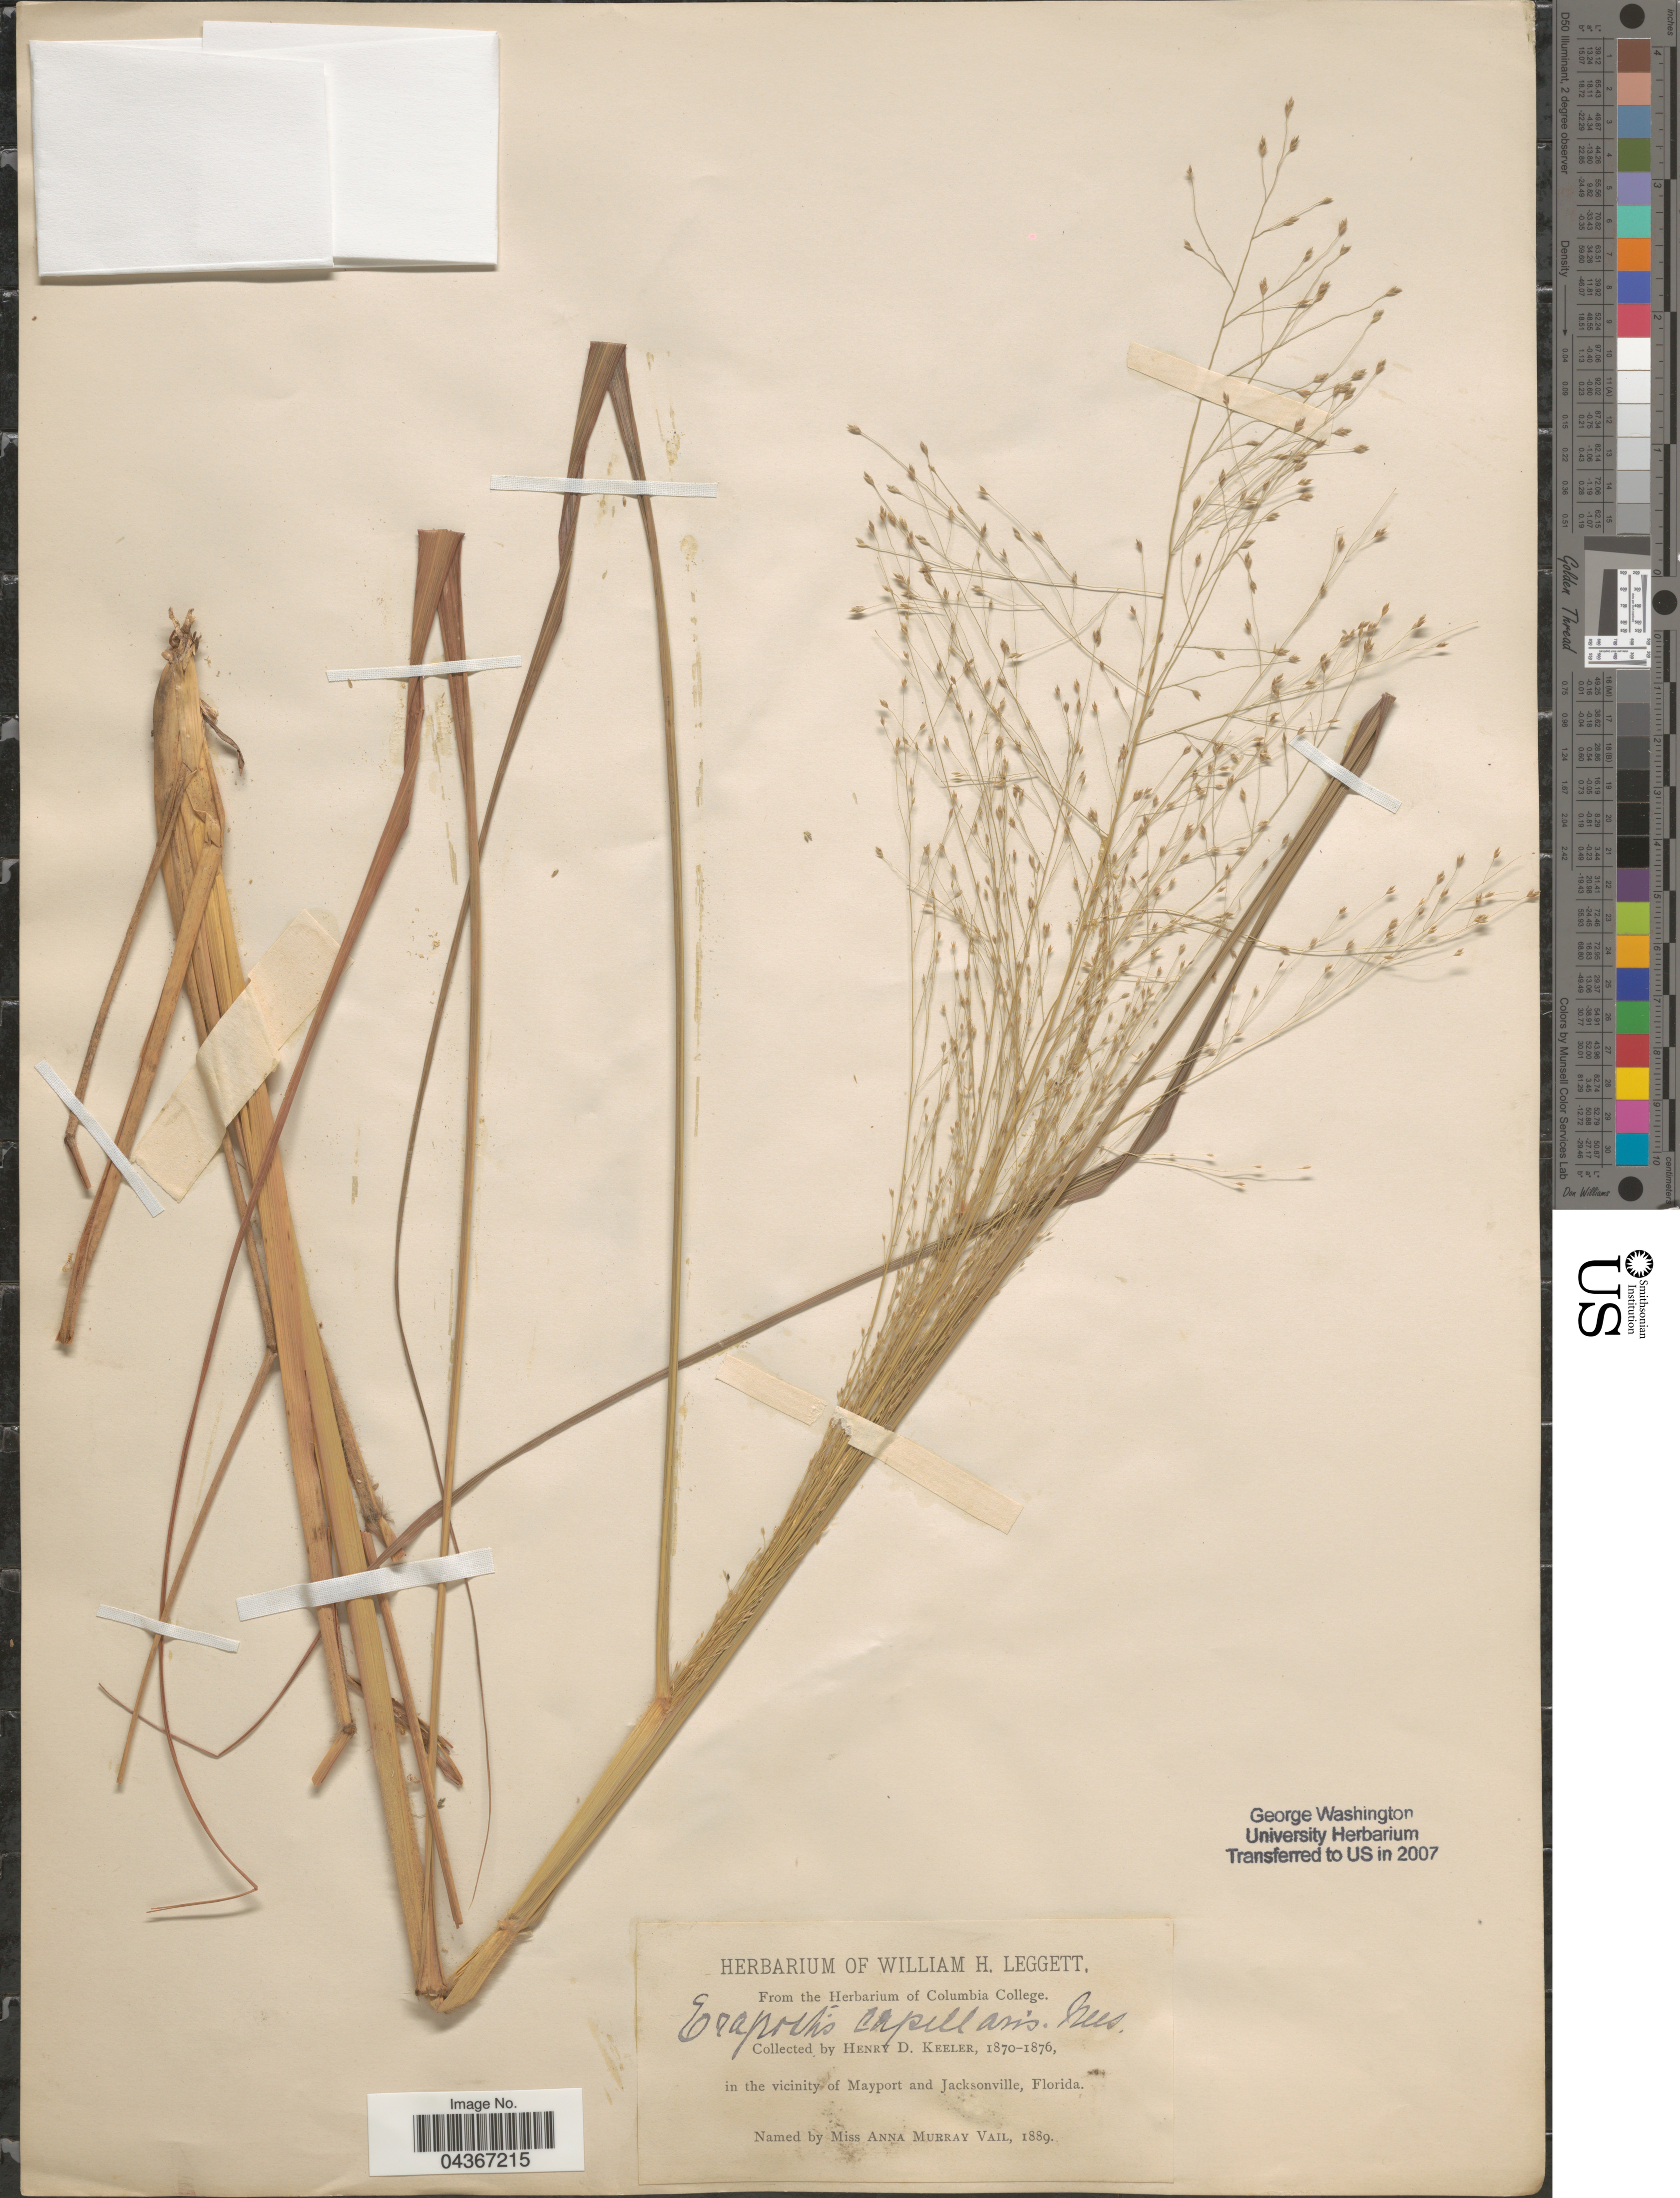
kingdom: Plantae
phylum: Tracheophyta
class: Liliopsida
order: Poales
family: Poaceae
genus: Eragrostis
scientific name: Eragrostis capillaris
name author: (L.) Nees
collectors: H. Keeler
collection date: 1870/1876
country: United States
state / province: Florida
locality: In the vicinity of Mayport and Jacksonville.